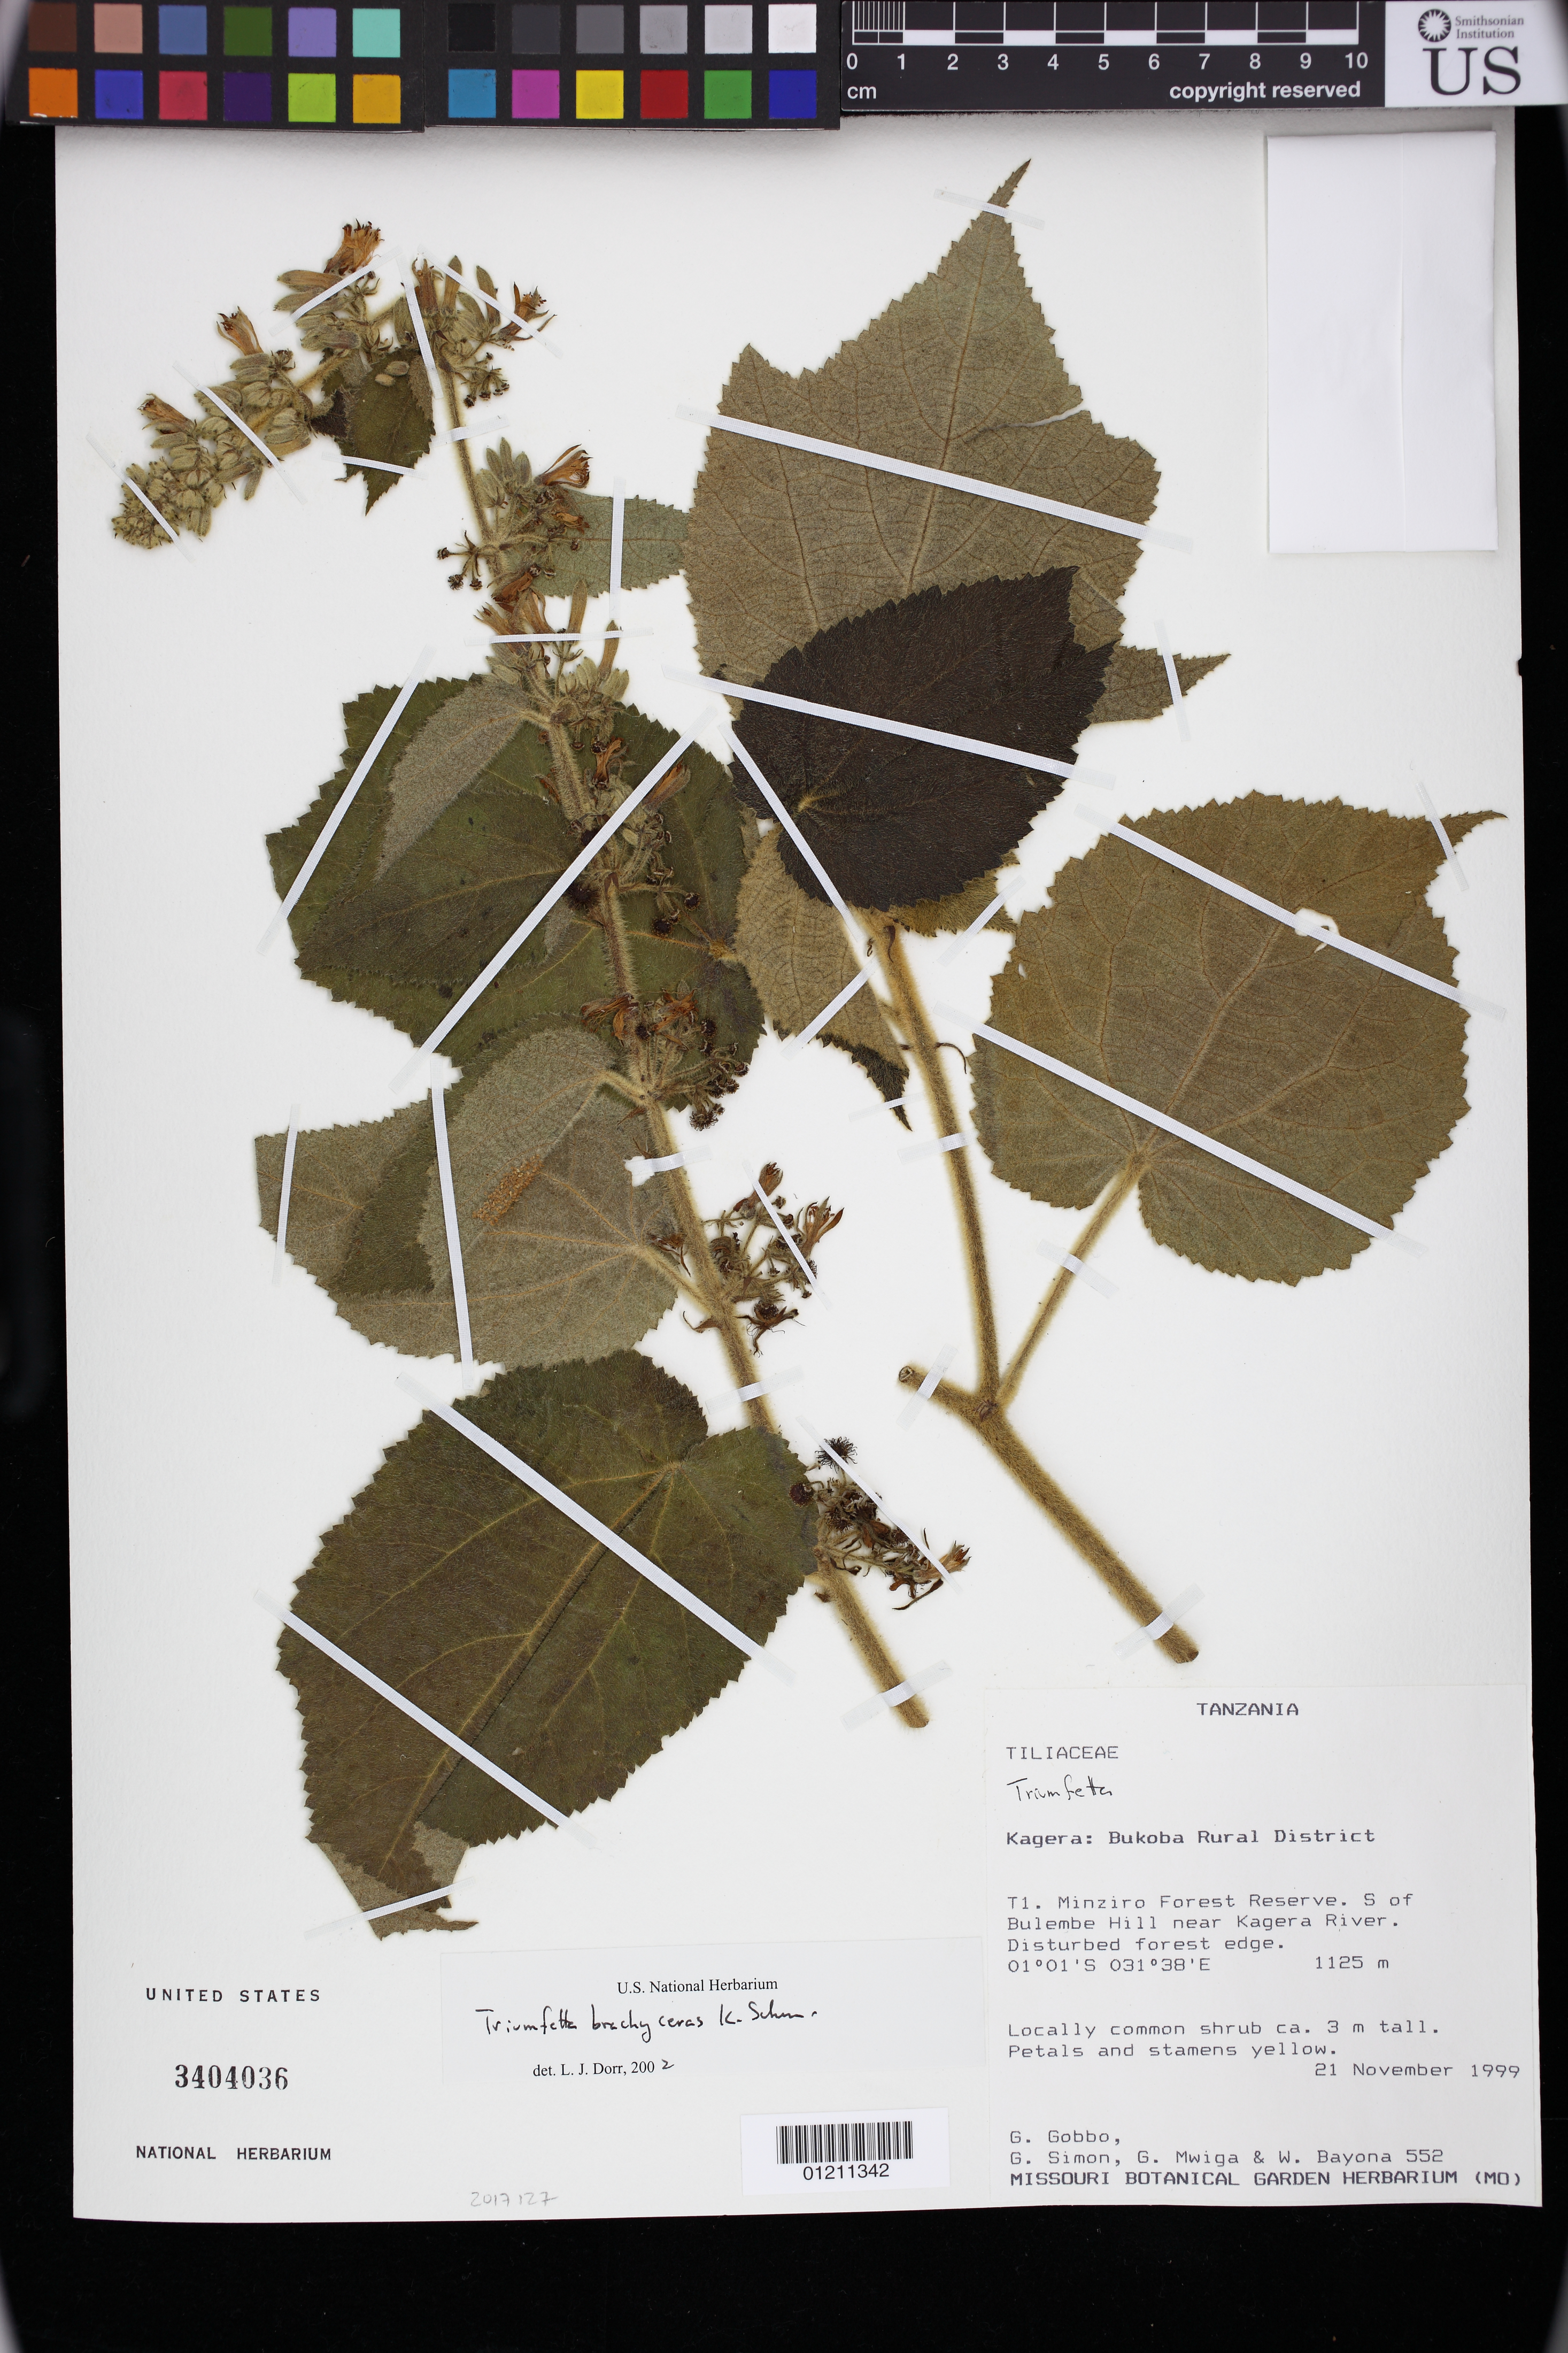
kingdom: Plantae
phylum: Tracheophyta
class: Magnoliopsida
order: Malvales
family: Malvaceae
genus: Triumfetta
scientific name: Triumfetta brachyceras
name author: K. Schum.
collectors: G. Gobbo, G. Simon, G. Mwiga & W. Bayona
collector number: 552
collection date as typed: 21 Nov 1999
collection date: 1999-11-21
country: Tanzania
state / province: Kagera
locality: Kagera: Bukoba Rural District. T1. Minziro Forest Reserve. S of Bulembe Hill near Kagera River. Disturbed forest edge.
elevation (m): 1125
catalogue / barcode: US 3404036